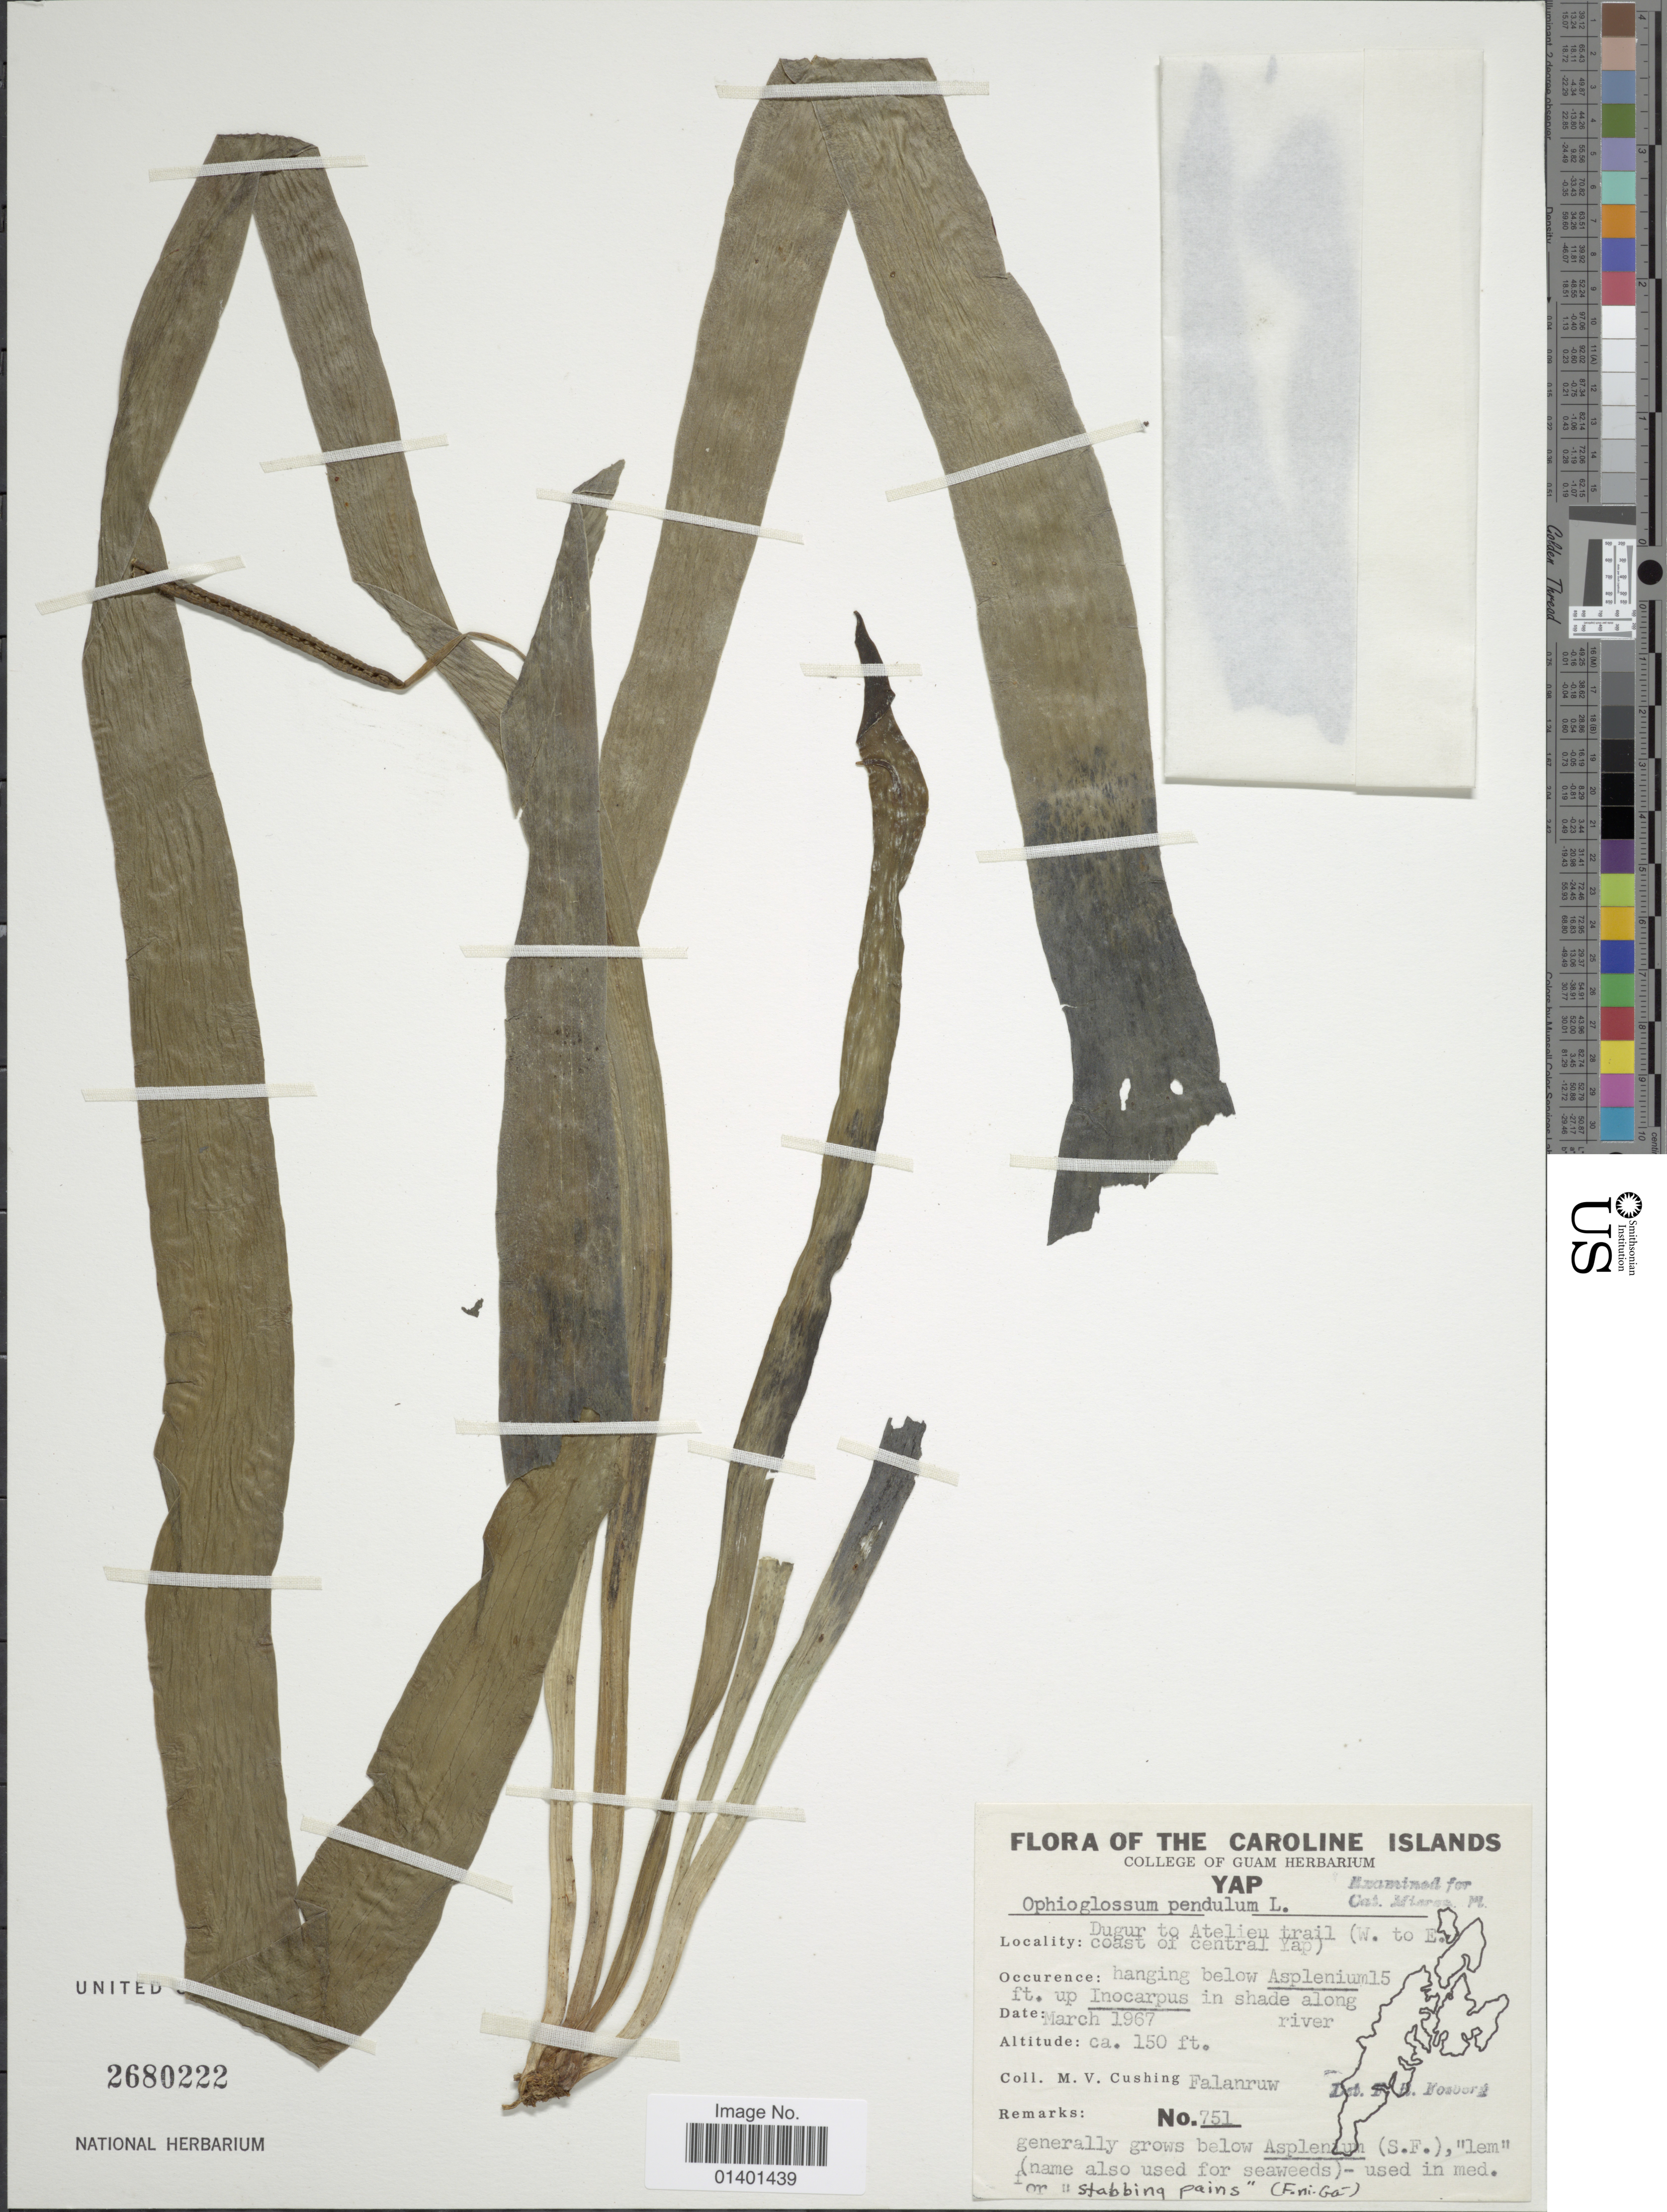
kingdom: Plantae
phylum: Tracheophyta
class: Polypodiopsida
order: Ophioglossales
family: Ophioglossaceae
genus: Ophioderma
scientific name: Ophioderma pendulum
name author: (L.) C. Presl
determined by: Wagner, W. L., (BOT), Smithsonian Institution - National Museum of Natural History (UNITED STATES)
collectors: M. V. Cushing & Falanruw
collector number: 751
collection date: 1967-03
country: Micronesia, Federated States of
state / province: Yap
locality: Caroline islands, Dugur to Atelleu trail (W. to E. coast of central Yap)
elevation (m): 46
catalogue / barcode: US 2680222